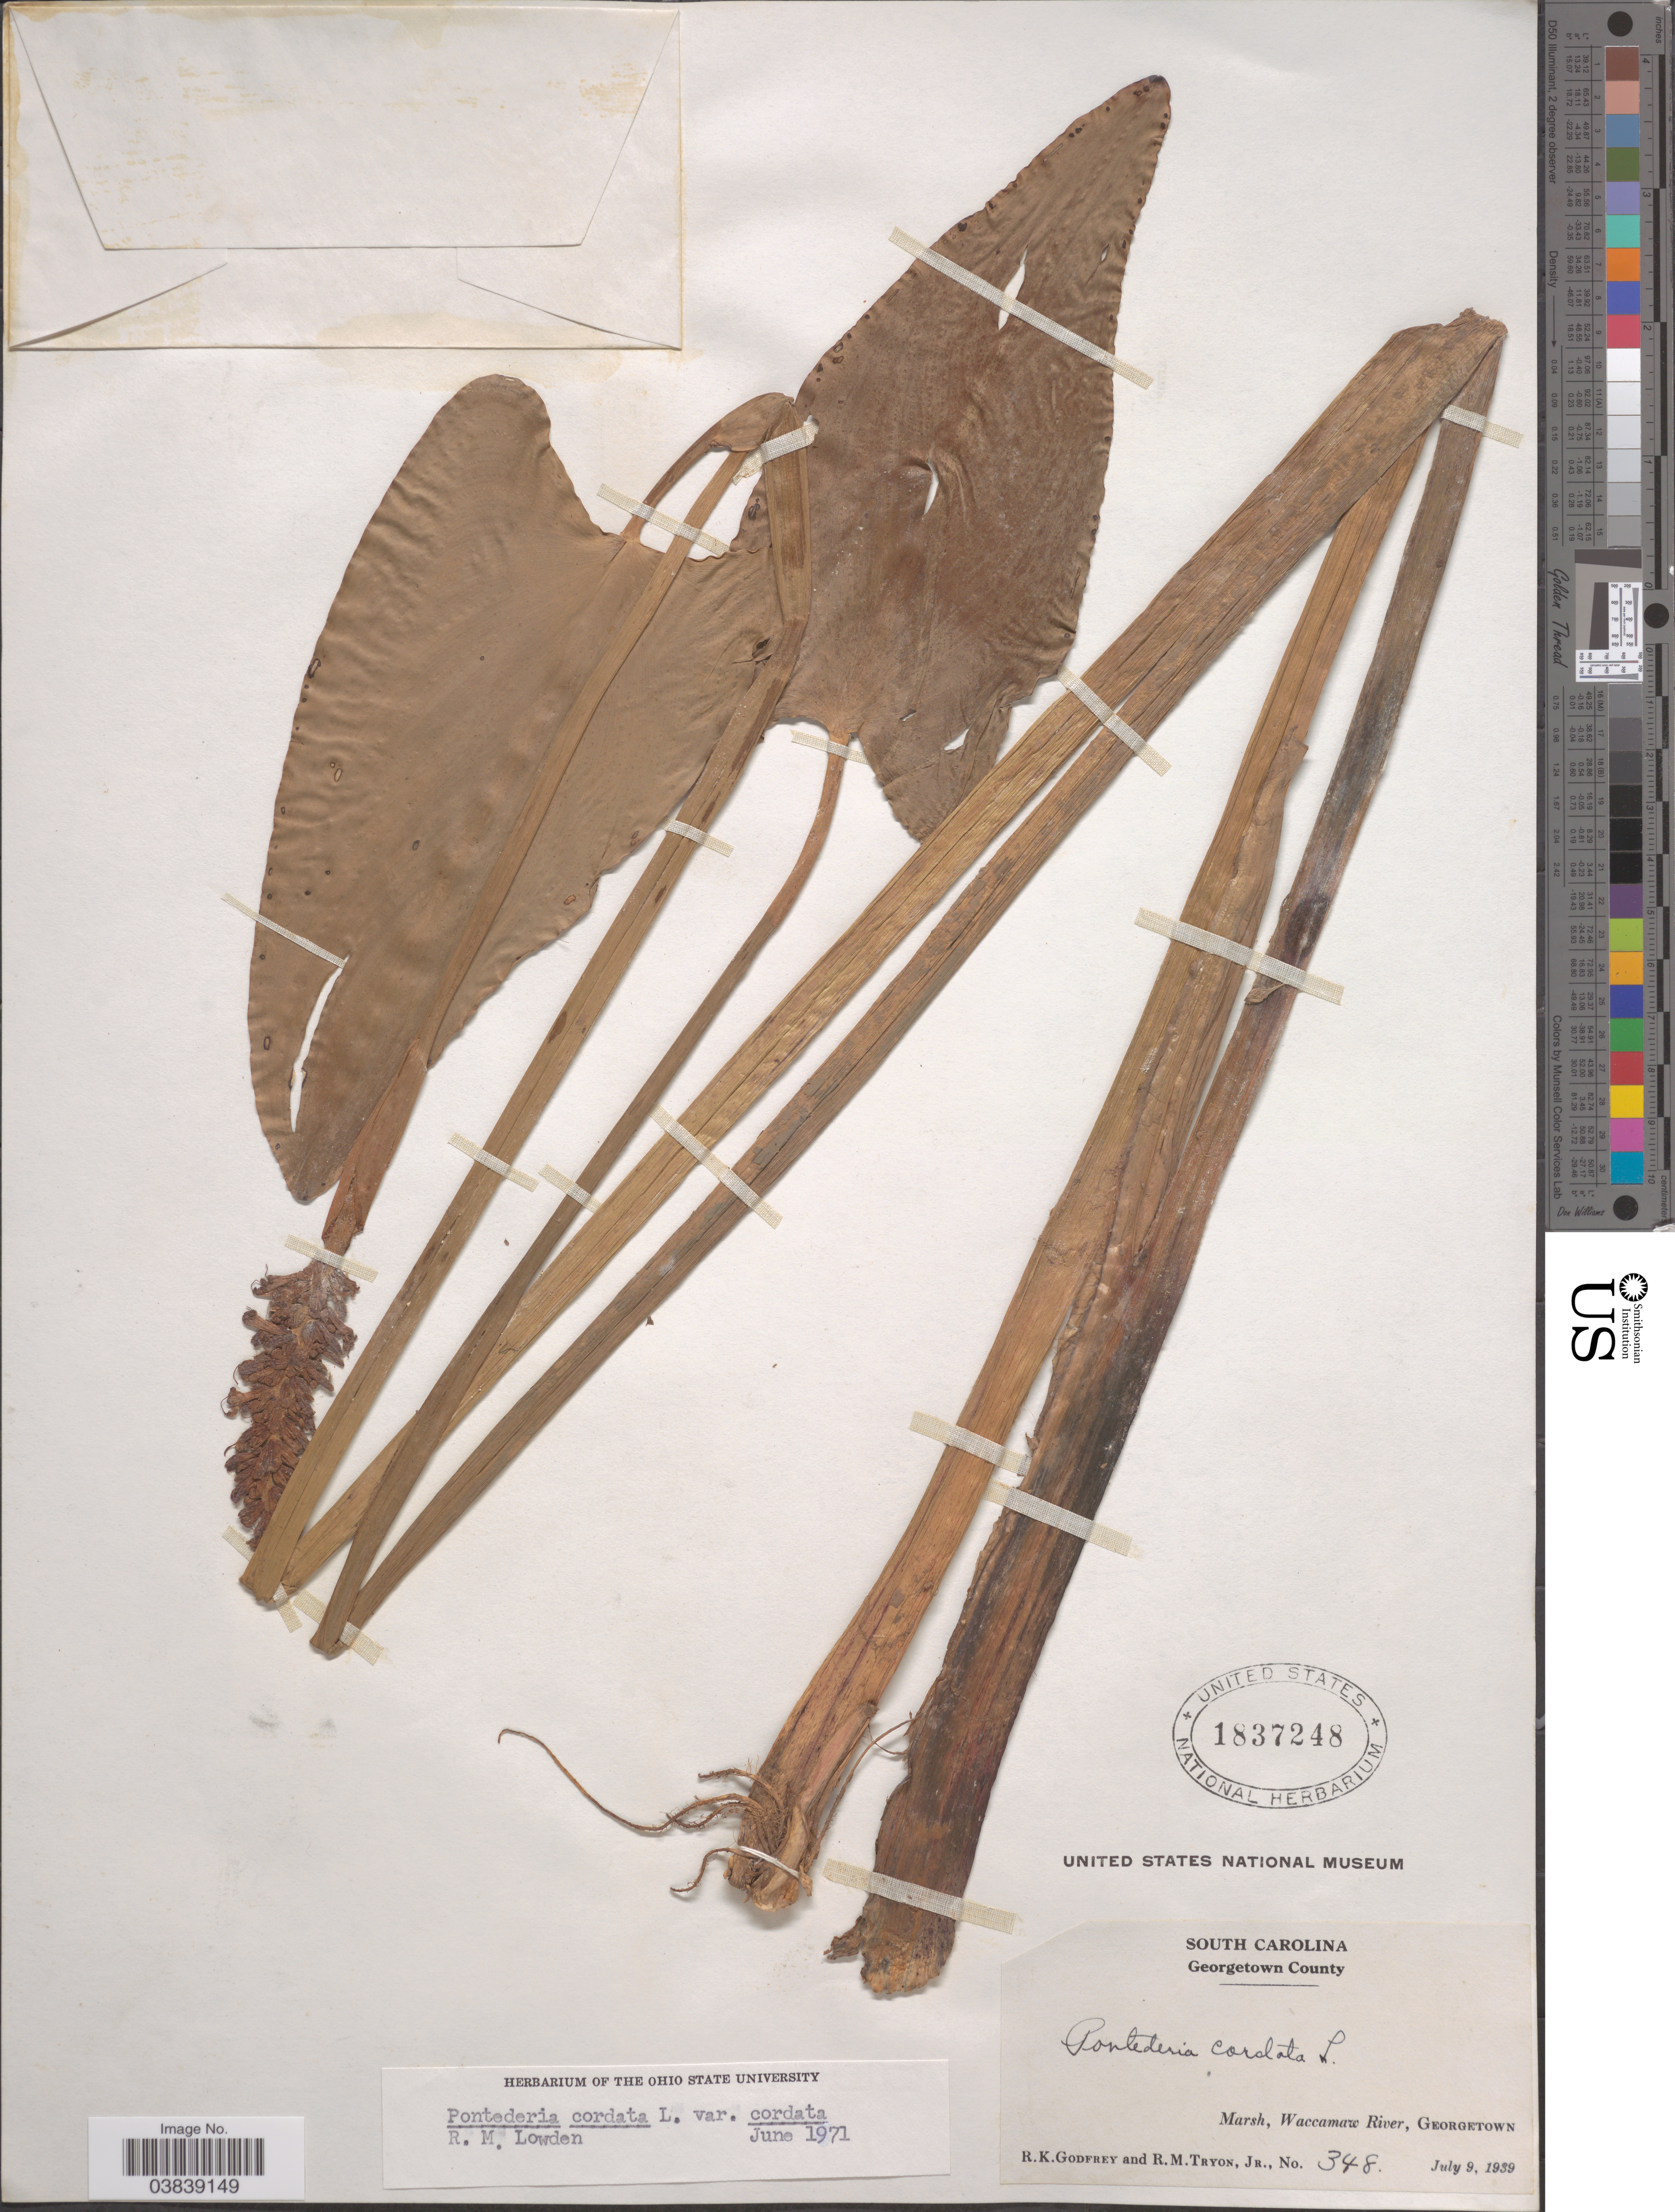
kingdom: Plantae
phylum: Tracheophyta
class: Liliopsida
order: Commelinales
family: Pontederiaceae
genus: Pontederia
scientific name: Pontederia cordata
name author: L.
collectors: R. K. Godfrey & R. Tryon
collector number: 348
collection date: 1939-07-09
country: United States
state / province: South Carolina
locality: Georgetown County. Marsh, Waccamaw River, Georgetown.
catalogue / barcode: US 1837248